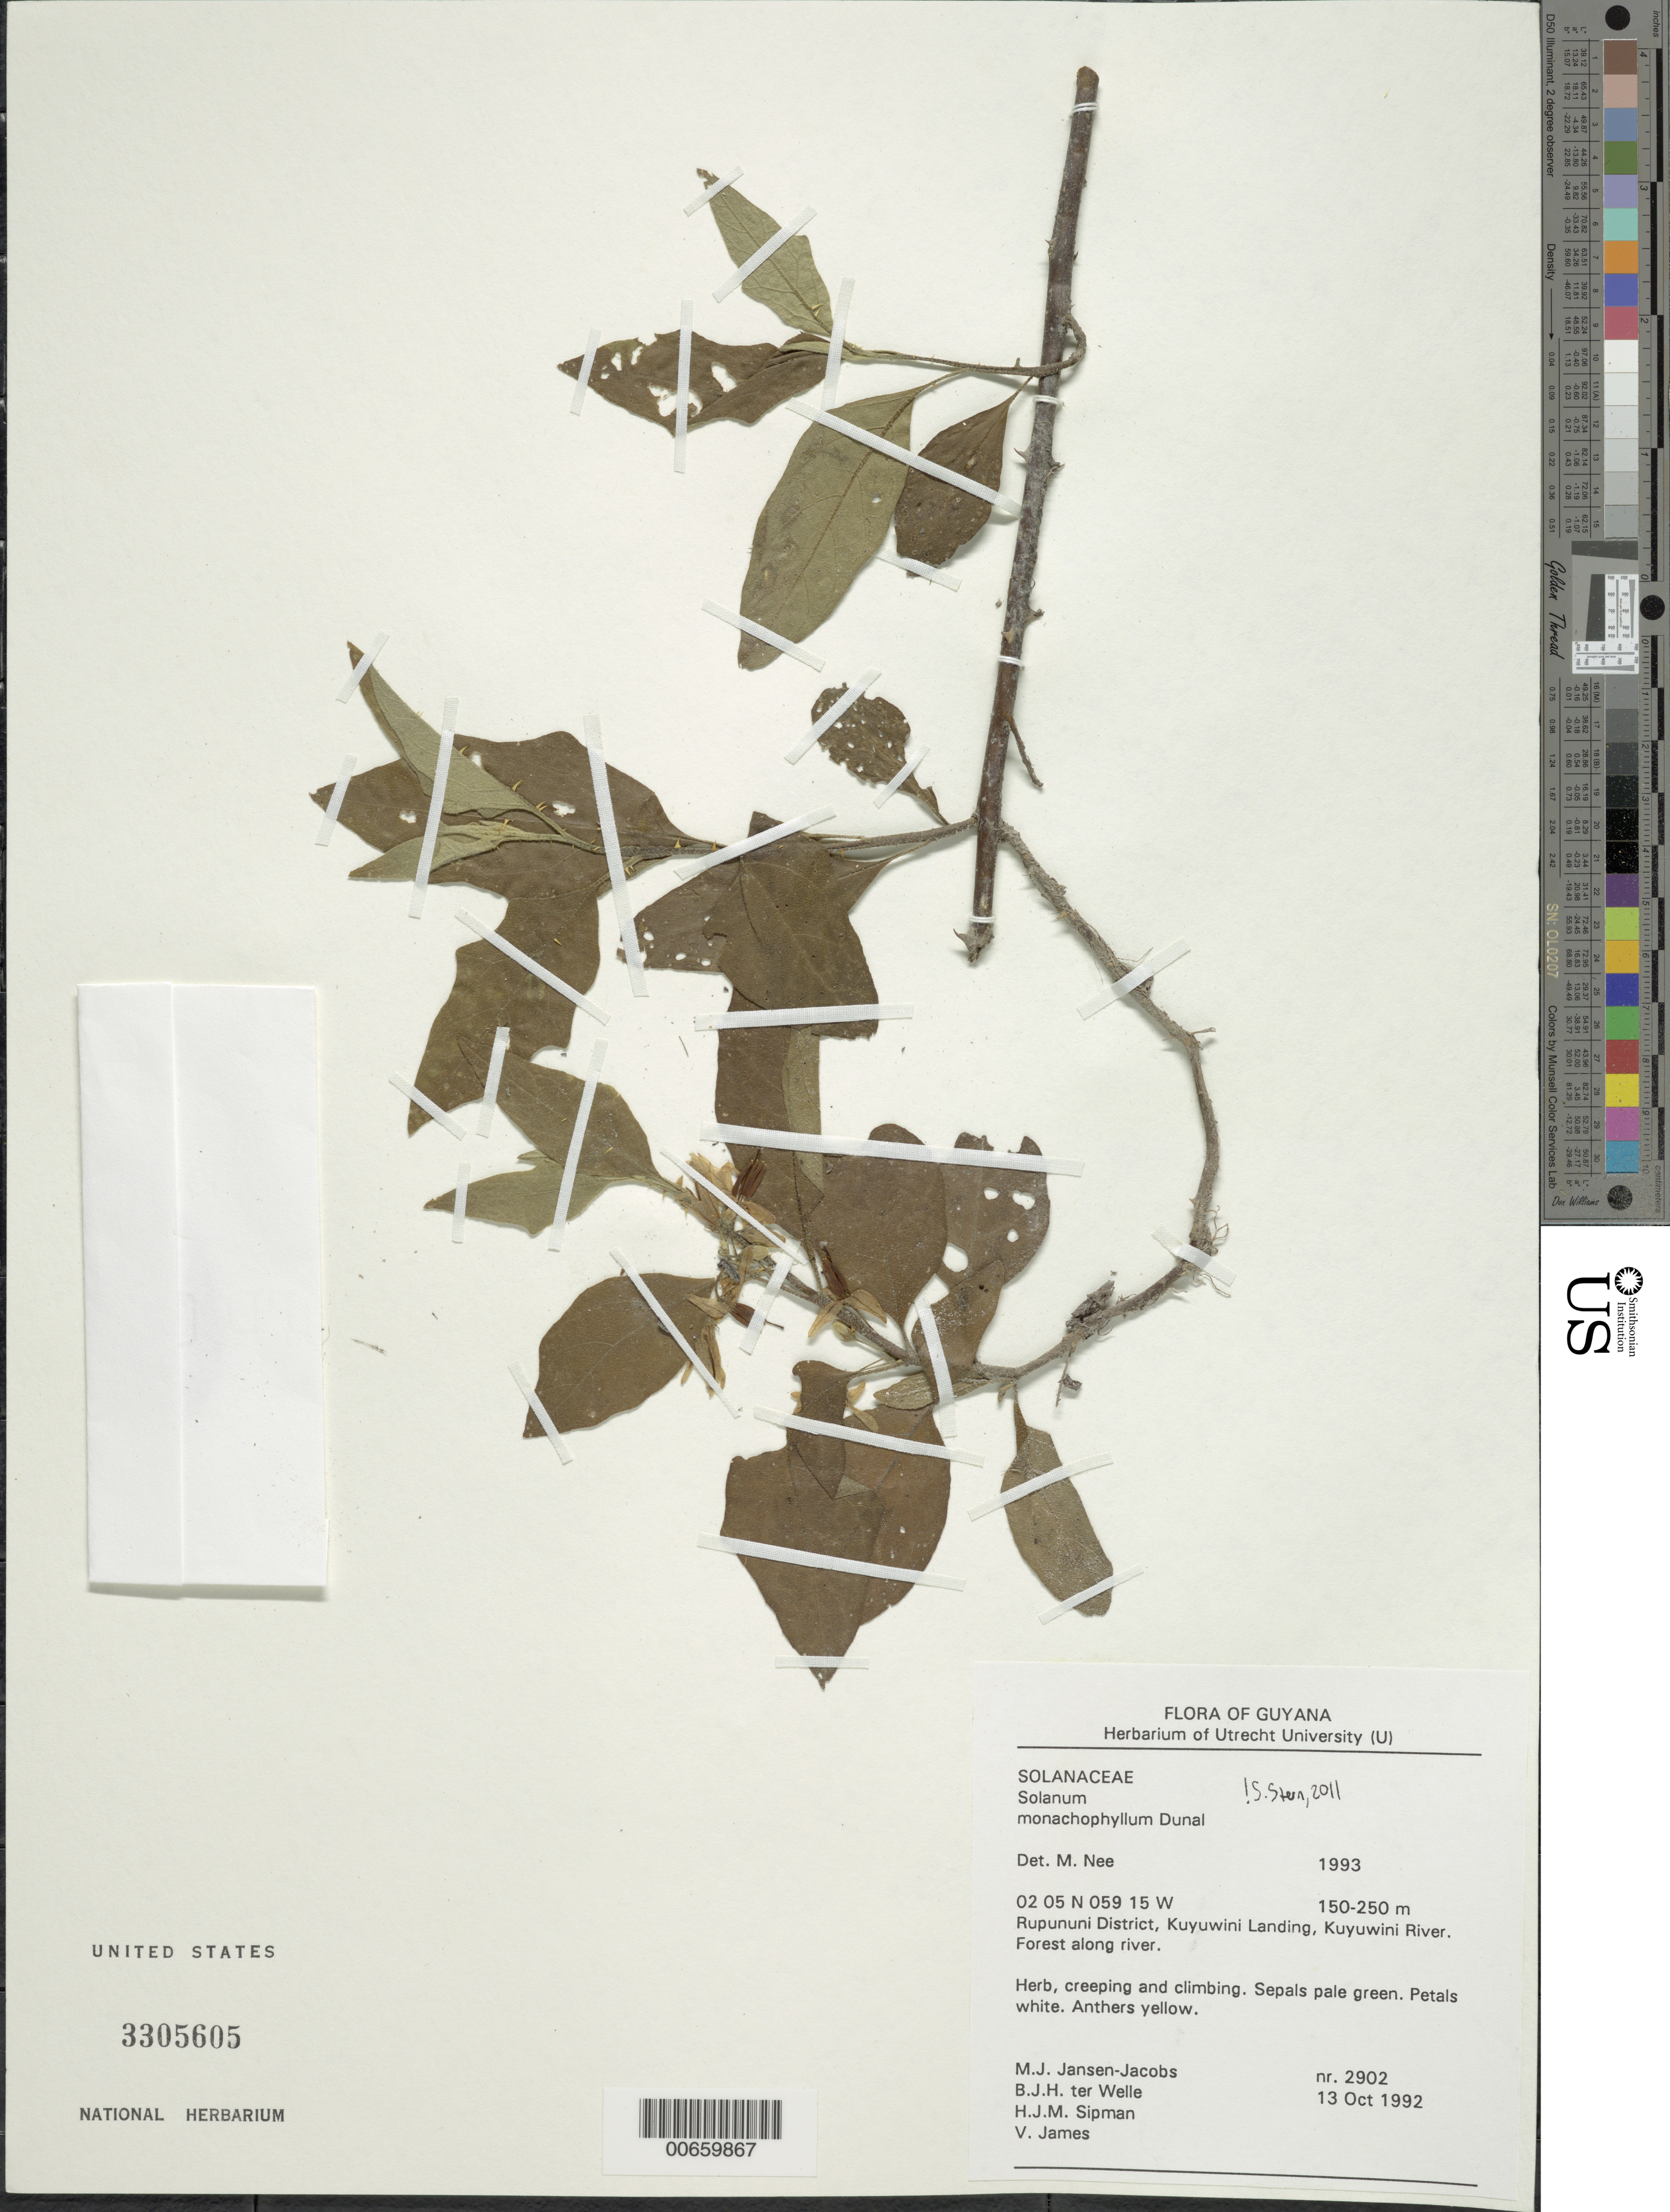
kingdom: Plantae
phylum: Tracheophyta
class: Magnoliopsida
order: Solanales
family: Solanaceae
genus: Solanum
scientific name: Solanum monachophyllum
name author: Dunal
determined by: Nee, Michael H.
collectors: M. J. Jansen-Jacobs, B. Welle, H. J. M. Sipman & V. James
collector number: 2902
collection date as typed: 10 Oct 1992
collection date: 1992-10-10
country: Guyana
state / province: U. Takutu-U. Essequibo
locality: Kuyuwini Landing, Kuyuwini River; Rupununi District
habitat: Forest along river.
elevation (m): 150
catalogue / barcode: US 3305605